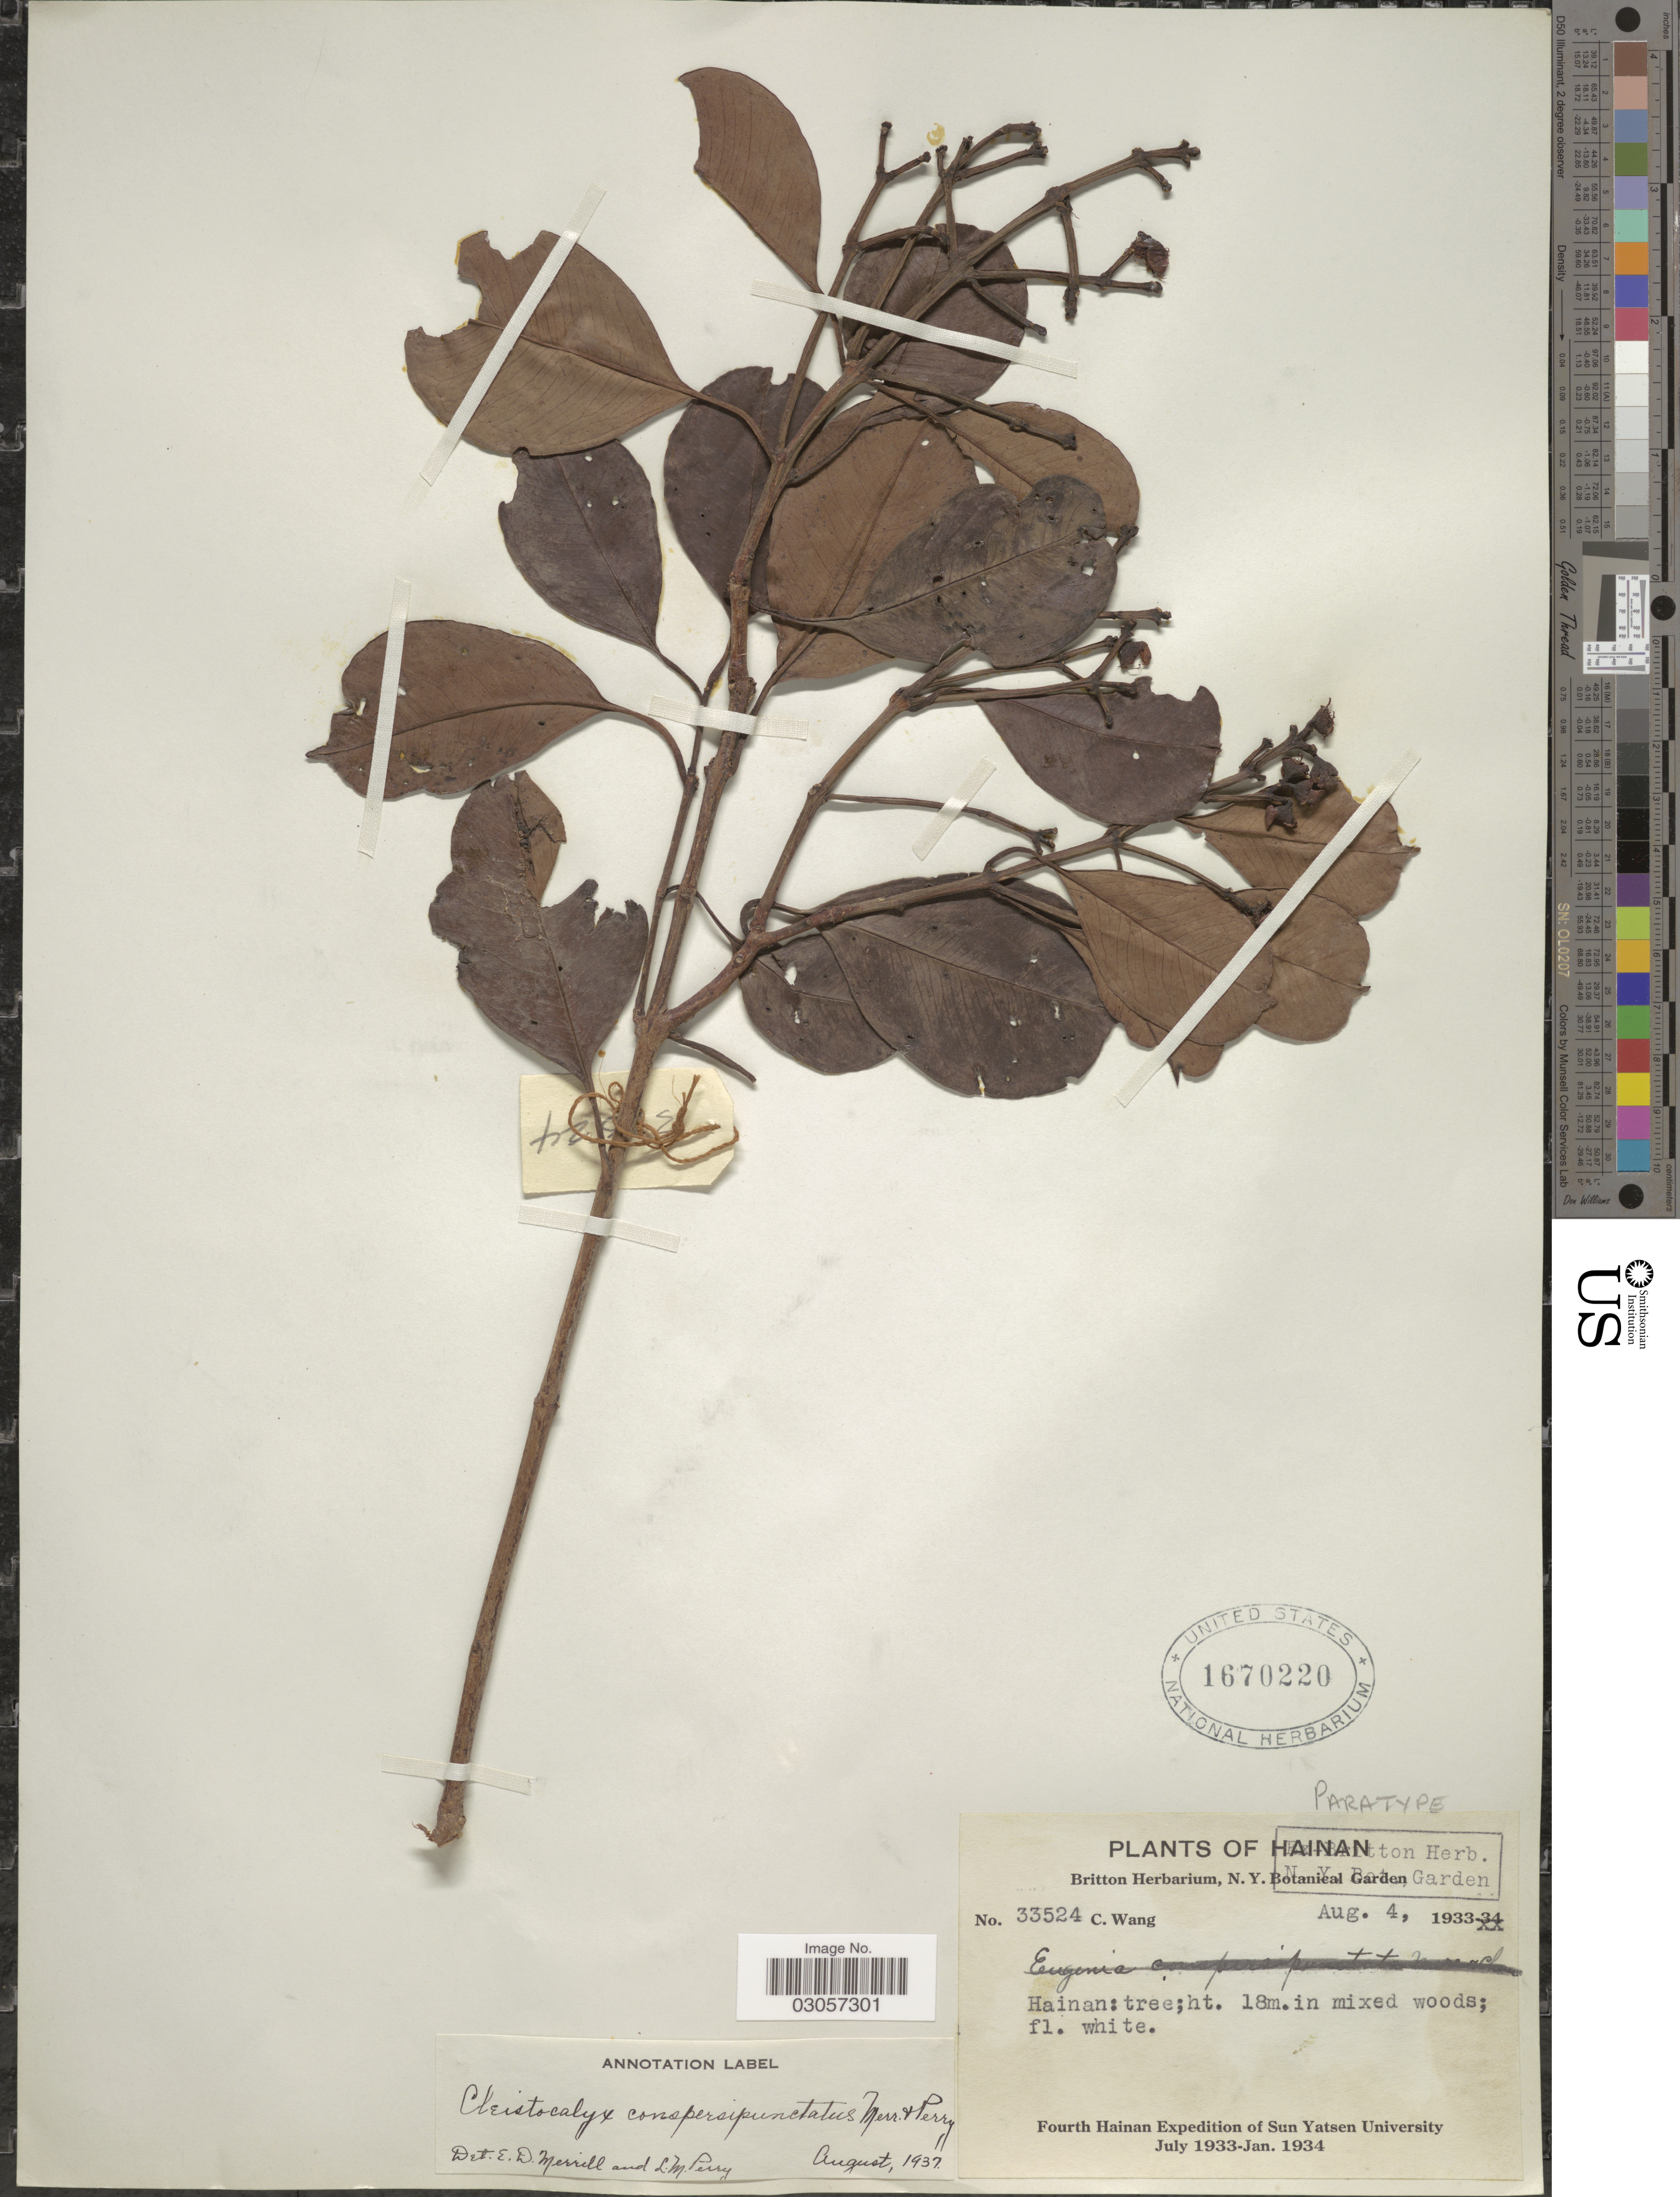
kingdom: Plantae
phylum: Tracheophyta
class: Magnoliopsida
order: Myrtales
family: Myrtaceae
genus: Syzygium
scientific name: Syzygium conspersipunctatum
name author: (Merr. & L.M. Perry) Craven & Biffin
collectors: C. Wang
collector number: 33524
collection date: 1933-08-04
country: China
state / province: Hainan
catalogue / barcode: US 1670220